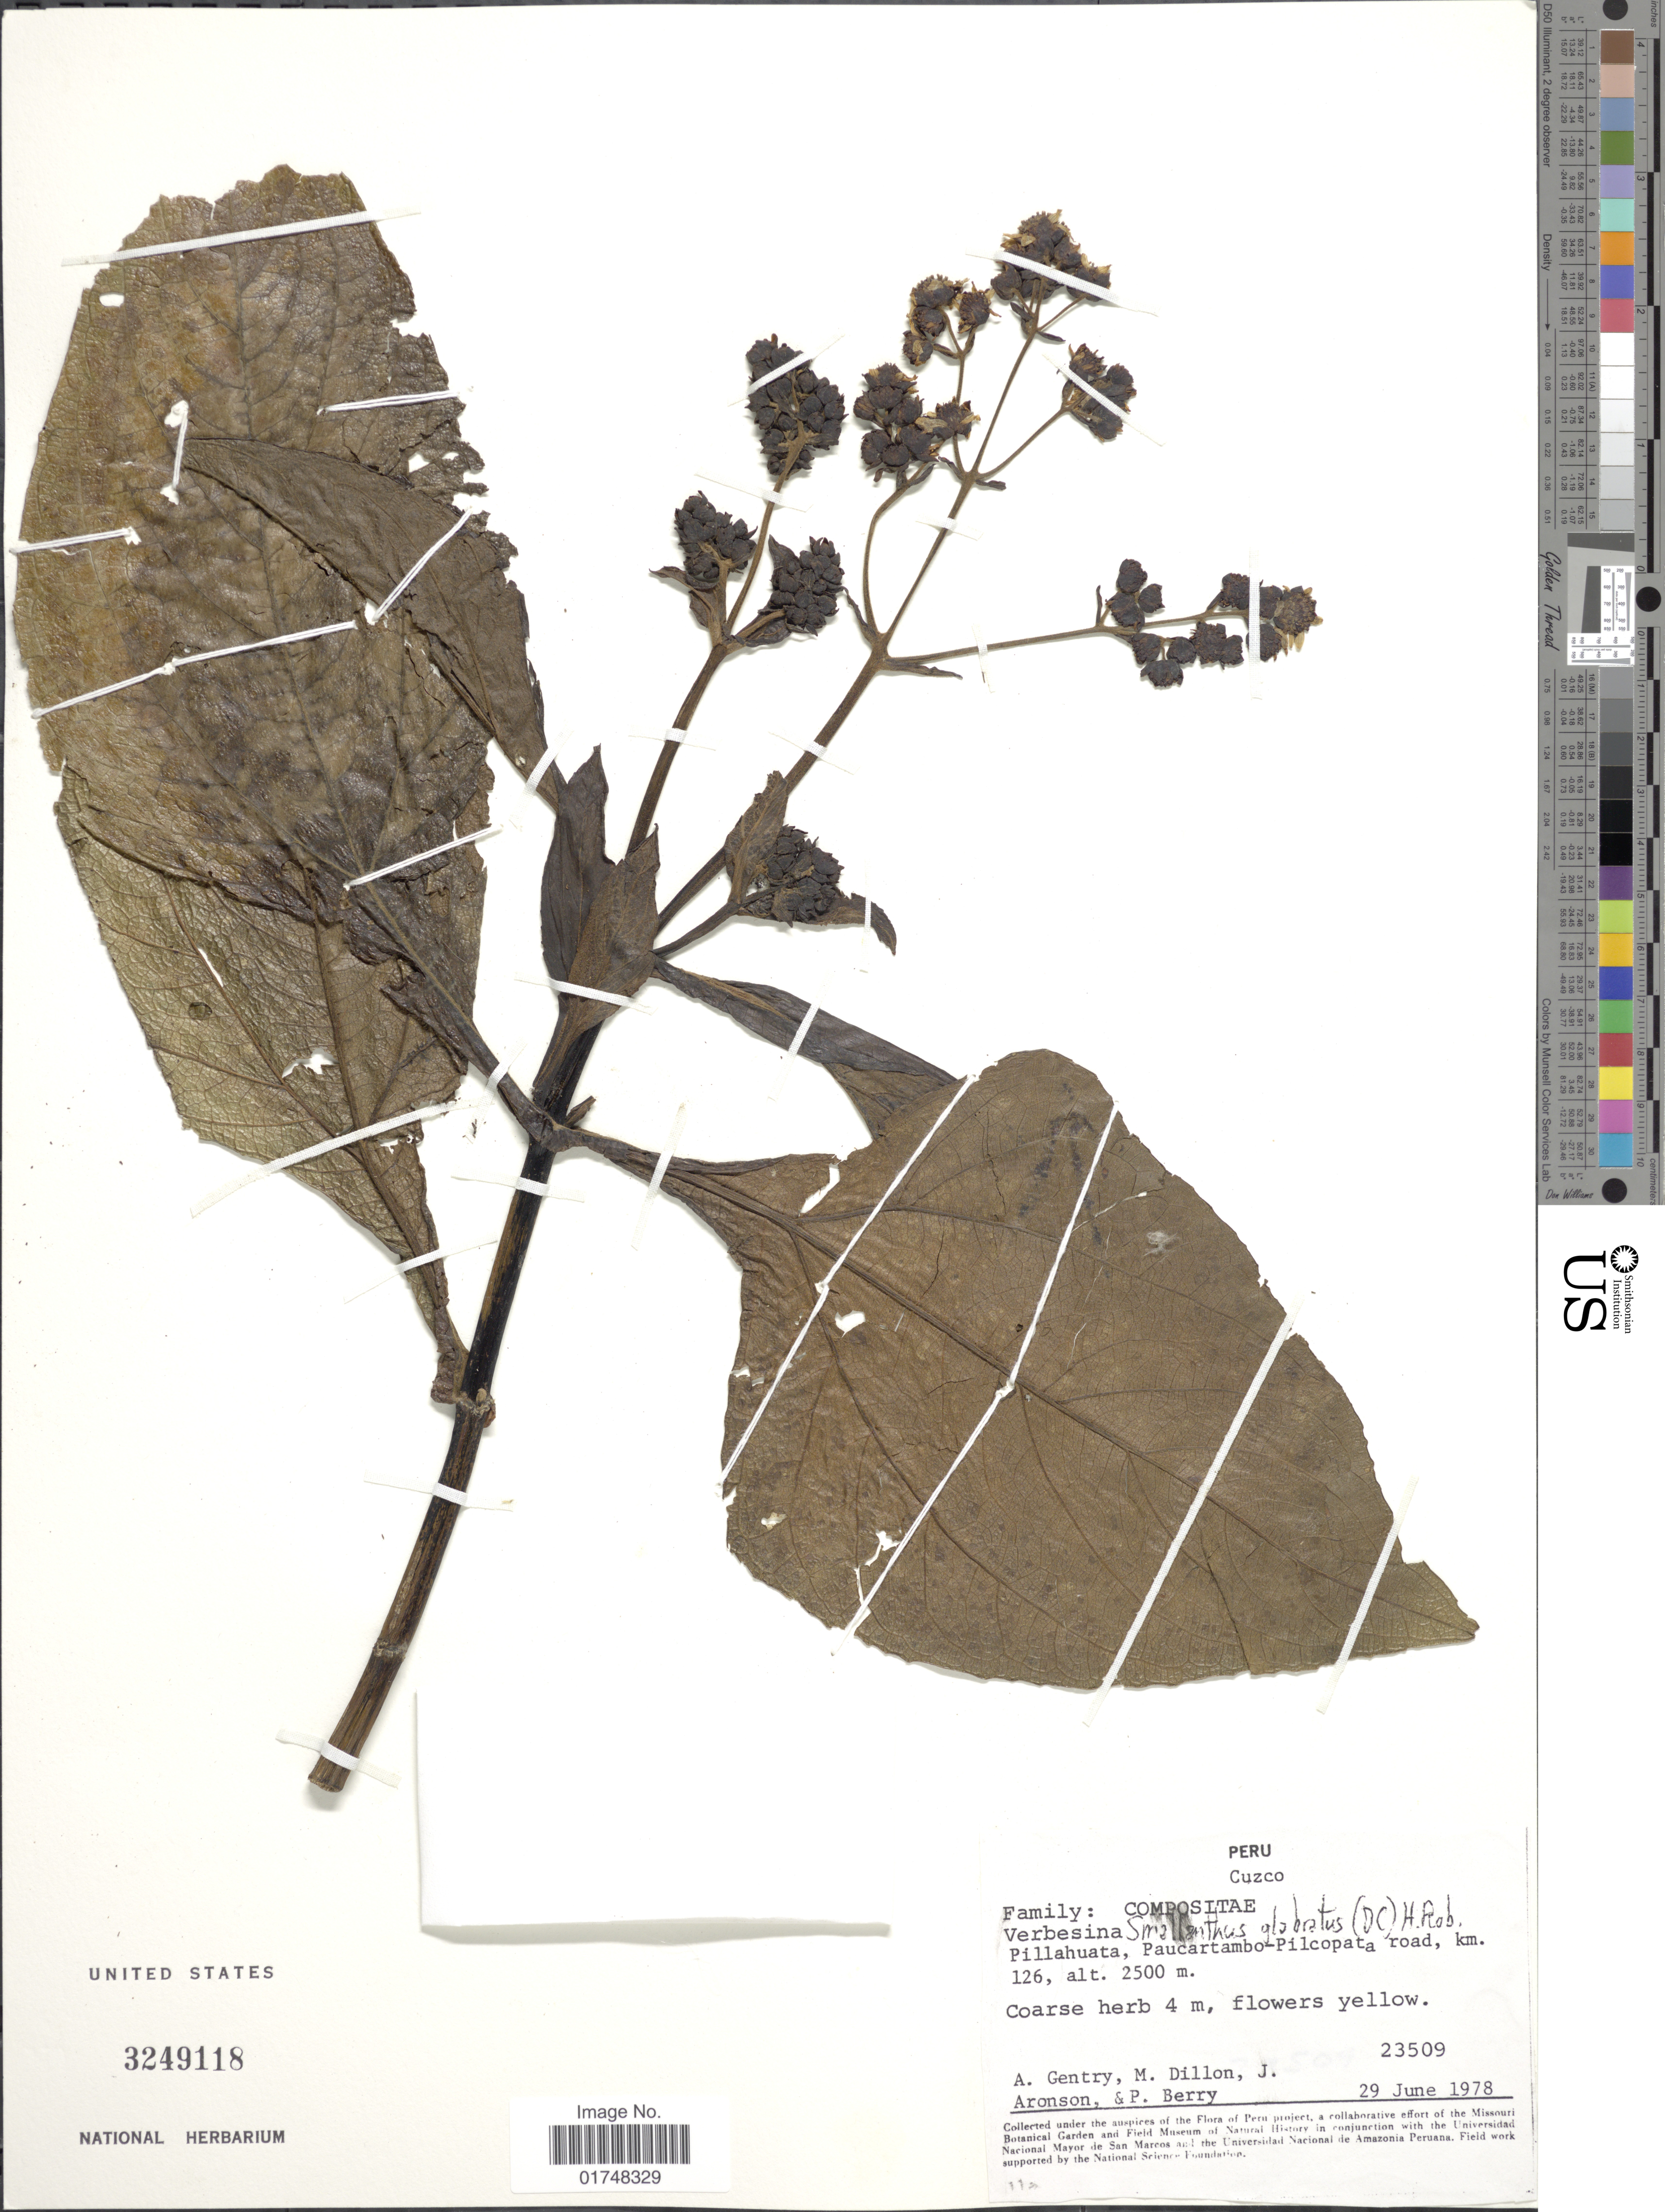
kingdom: Plantae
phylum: Tracheophyta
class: Magnoliopsida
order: Asterales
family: Asteraceae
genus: Smallanthus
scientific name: Smallanthus glabratus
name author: (DC.) H. Rob.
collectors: A. H. Gentry, M. O. Dillon, J. Aronson & P. Berry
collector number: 23509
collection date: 1978-06-29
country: Peru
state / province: Cusco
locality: Pillahuata, Paucartambo-Pilcopata road, km 126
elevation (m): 2500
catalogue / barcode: US 3249118